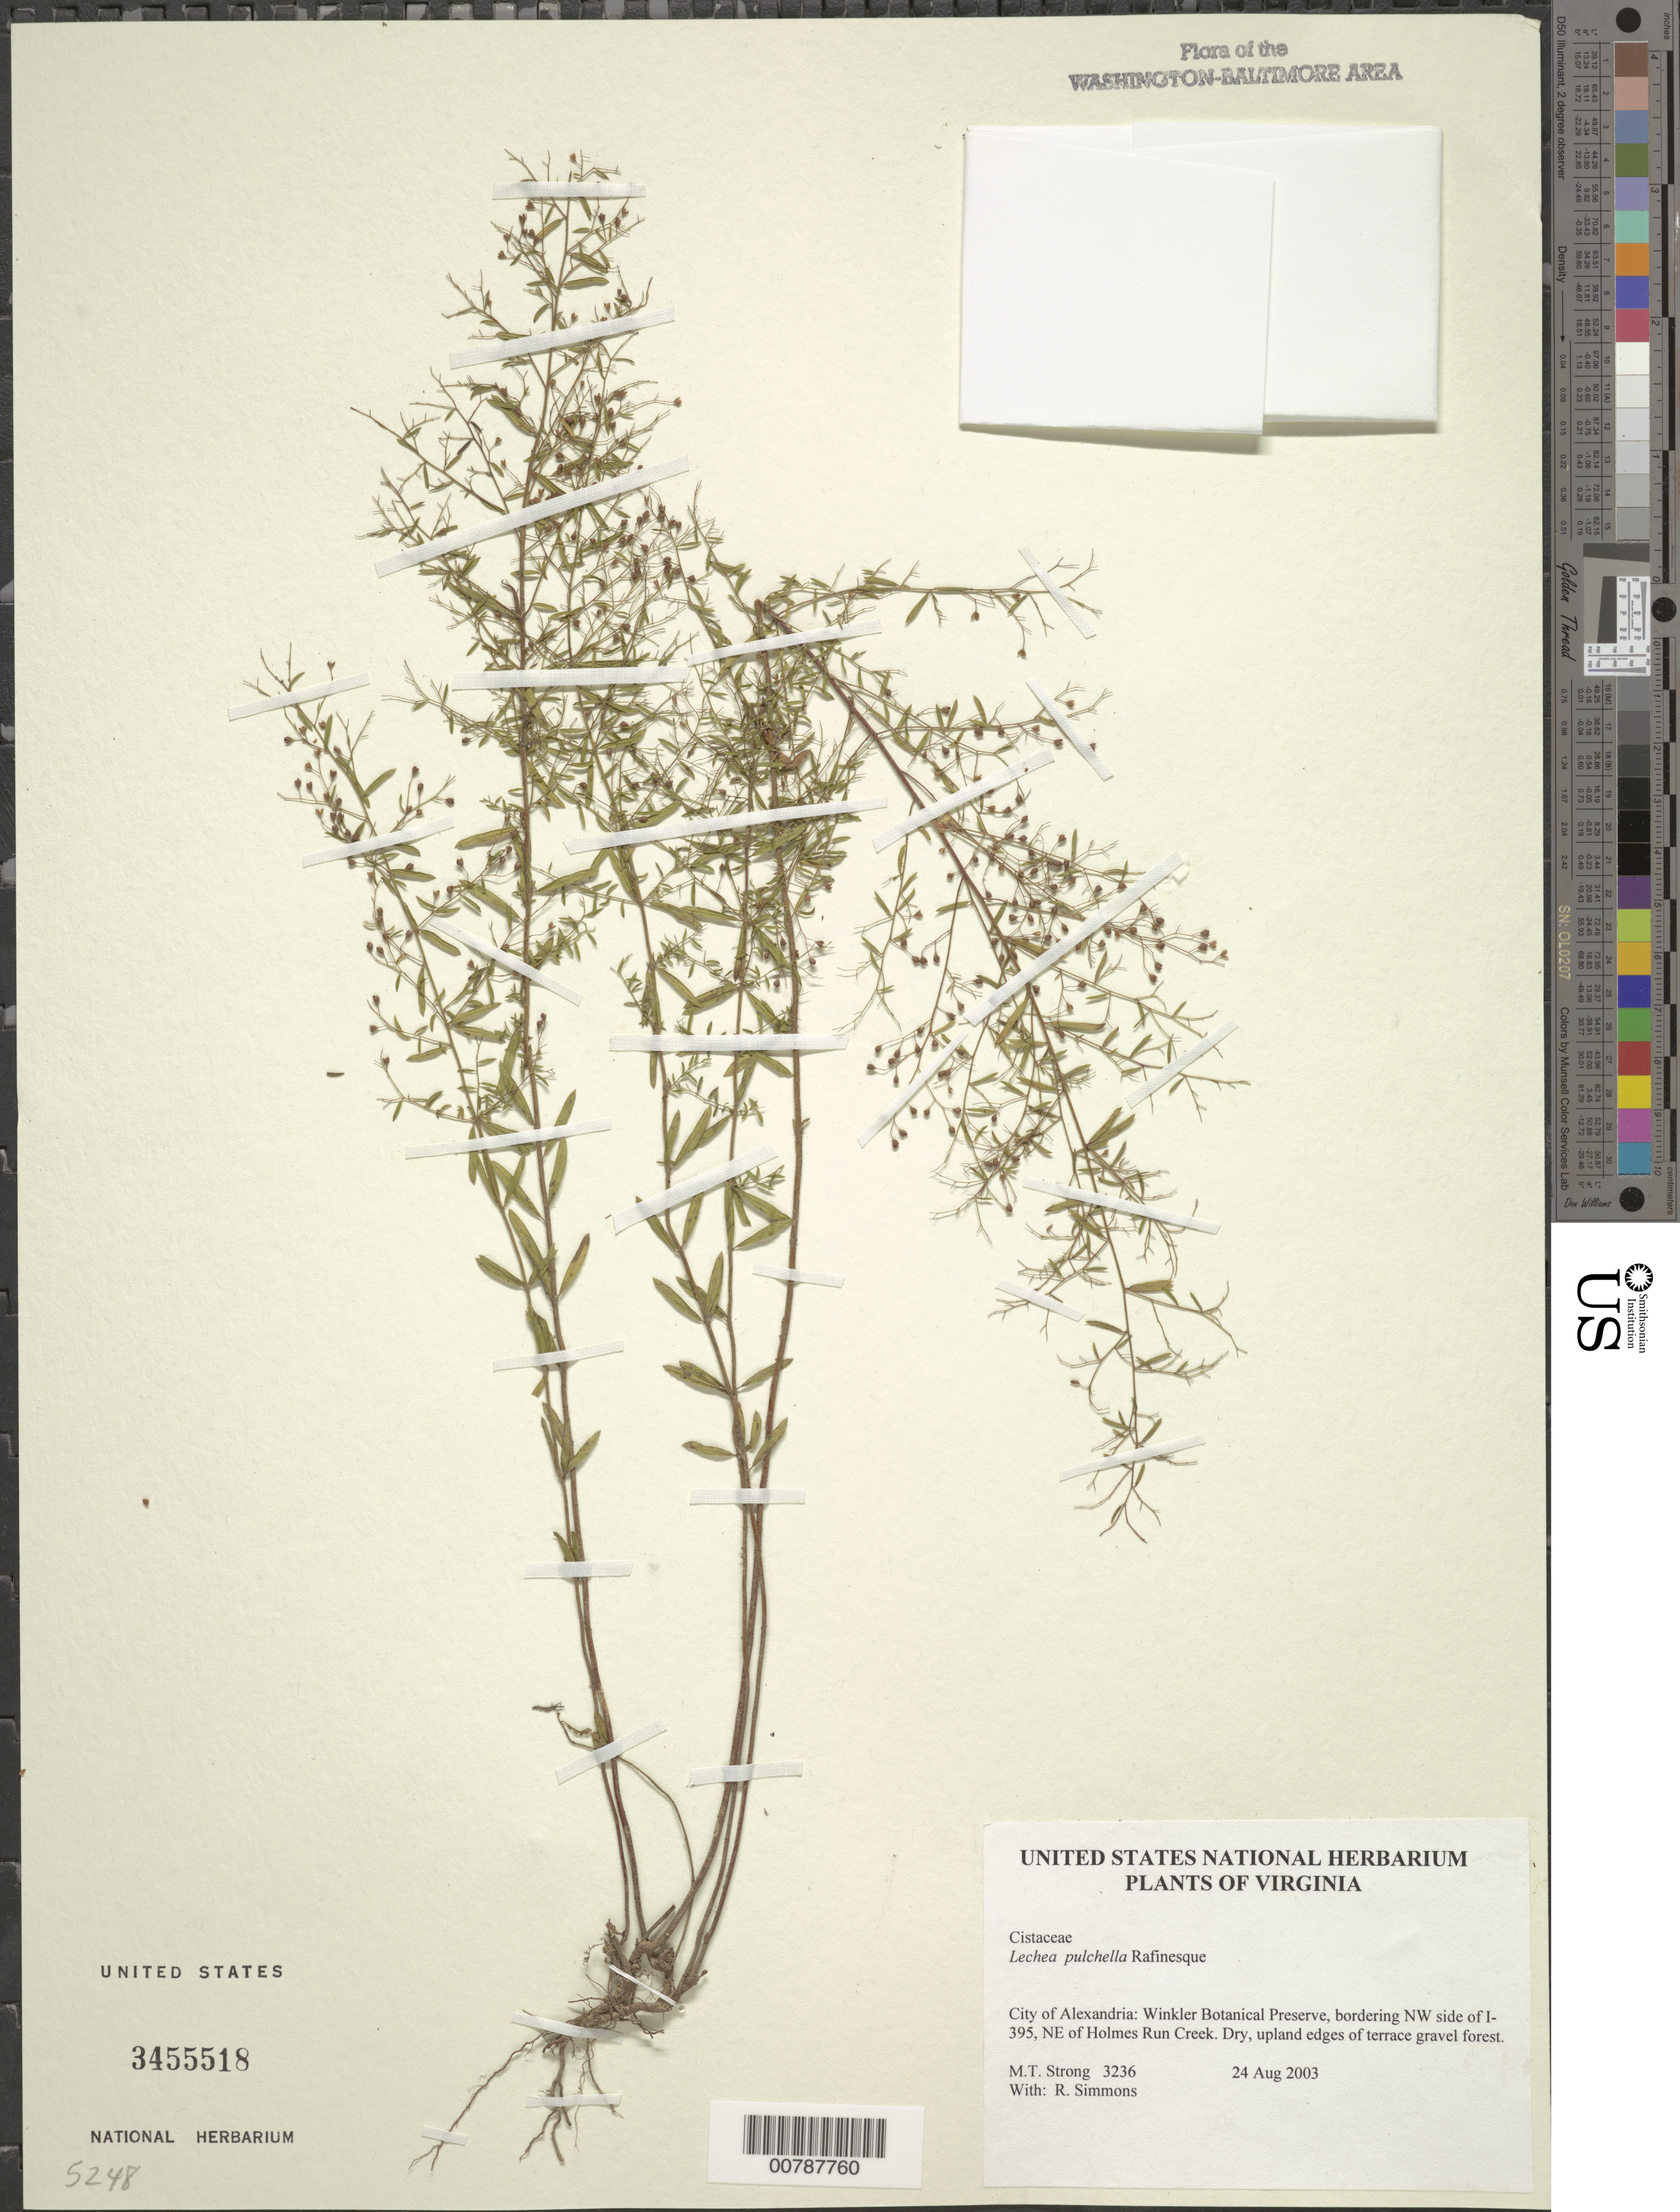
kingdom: Plantae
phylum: Tracheophyta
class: Magnoliopsida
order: Malvales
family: Cistaceae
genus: Lechea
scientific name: Lechea pulchella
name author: Raf.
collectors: M. T. Strong & R. Simmons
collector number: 3236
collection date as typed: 24 Aug 2003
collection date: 2003-08-24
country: United States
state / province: Virginia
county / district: City of Alexandria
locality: Winkler Botanical Preserve, bordering NW side of I-395, NE of Holmes Run Creek.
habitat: Dry, upland edges of terrace gravel forest.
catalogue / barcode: US 3455518